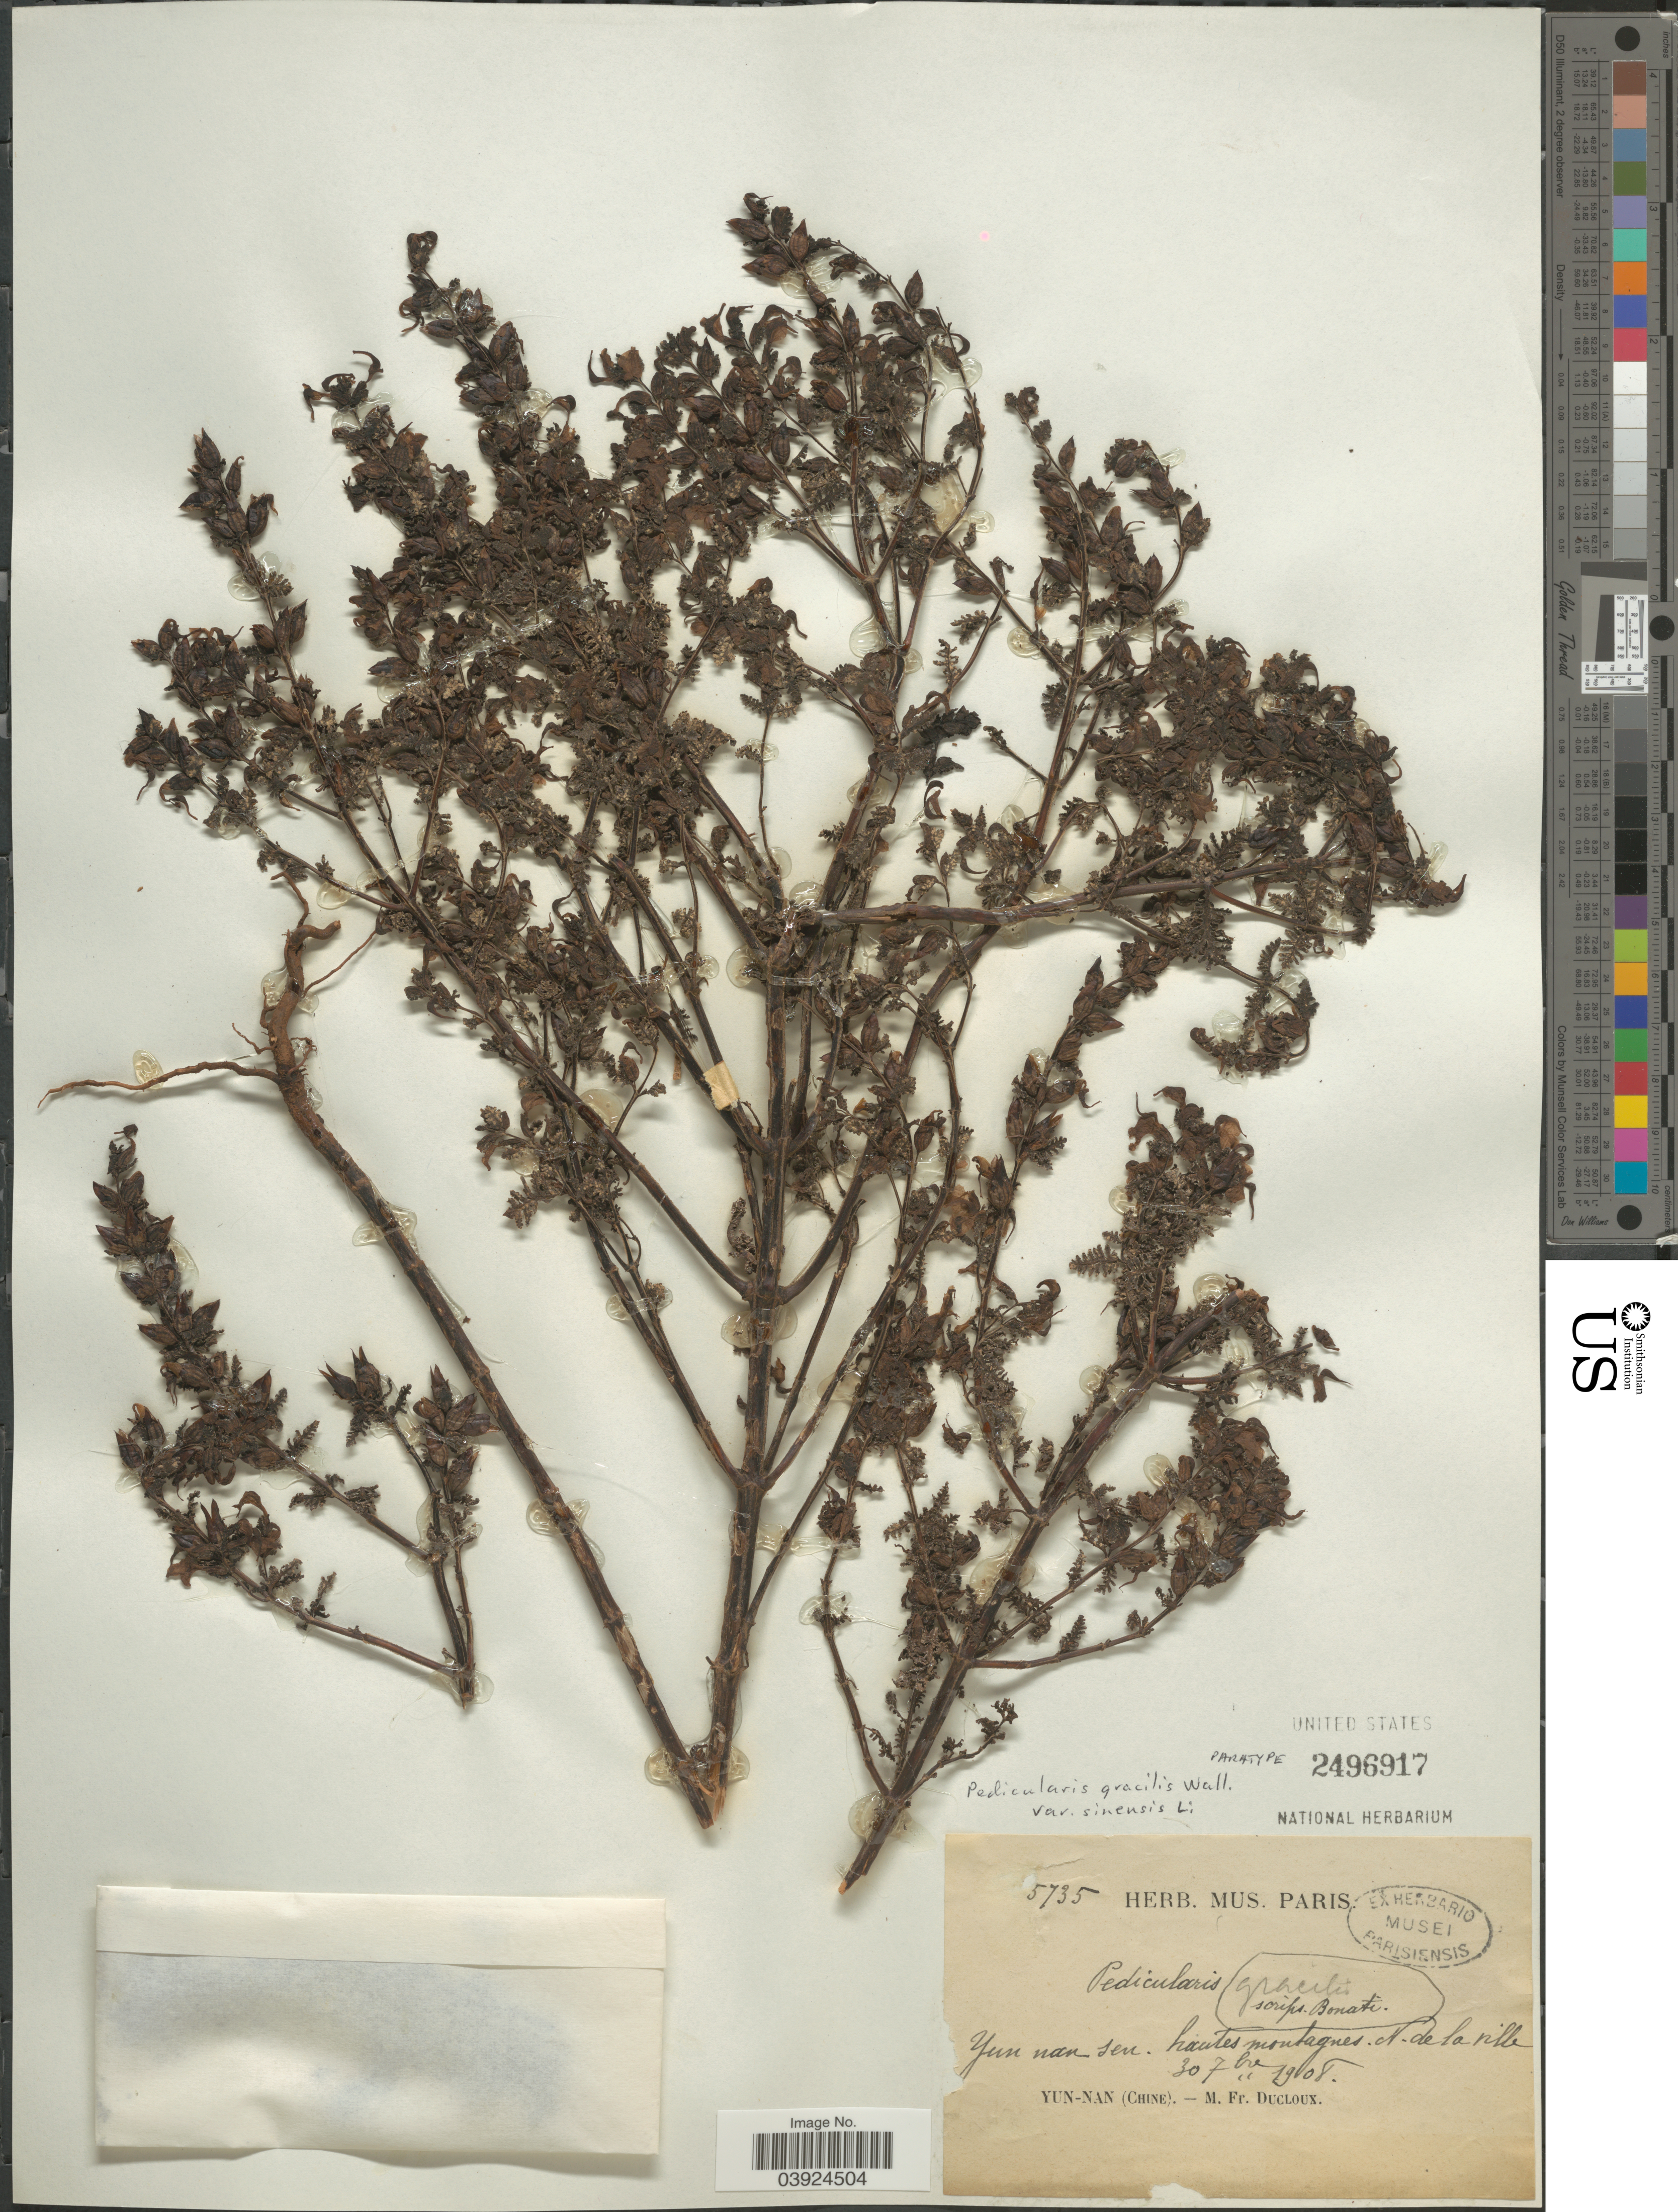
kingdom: Plantae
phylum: Tracheophyta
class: Magnoliopsida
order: Lamiales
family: Orobanchaceae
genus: Pedicularis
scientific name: Pedicularis gracilis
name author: Wall. ex Benth.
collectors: M. Ducloux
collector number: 5735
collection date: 1908-09-30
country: China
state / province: Yunnan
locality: Yun nan sen. hautes montagnes. N. de la ville.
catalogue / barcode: US 2496917